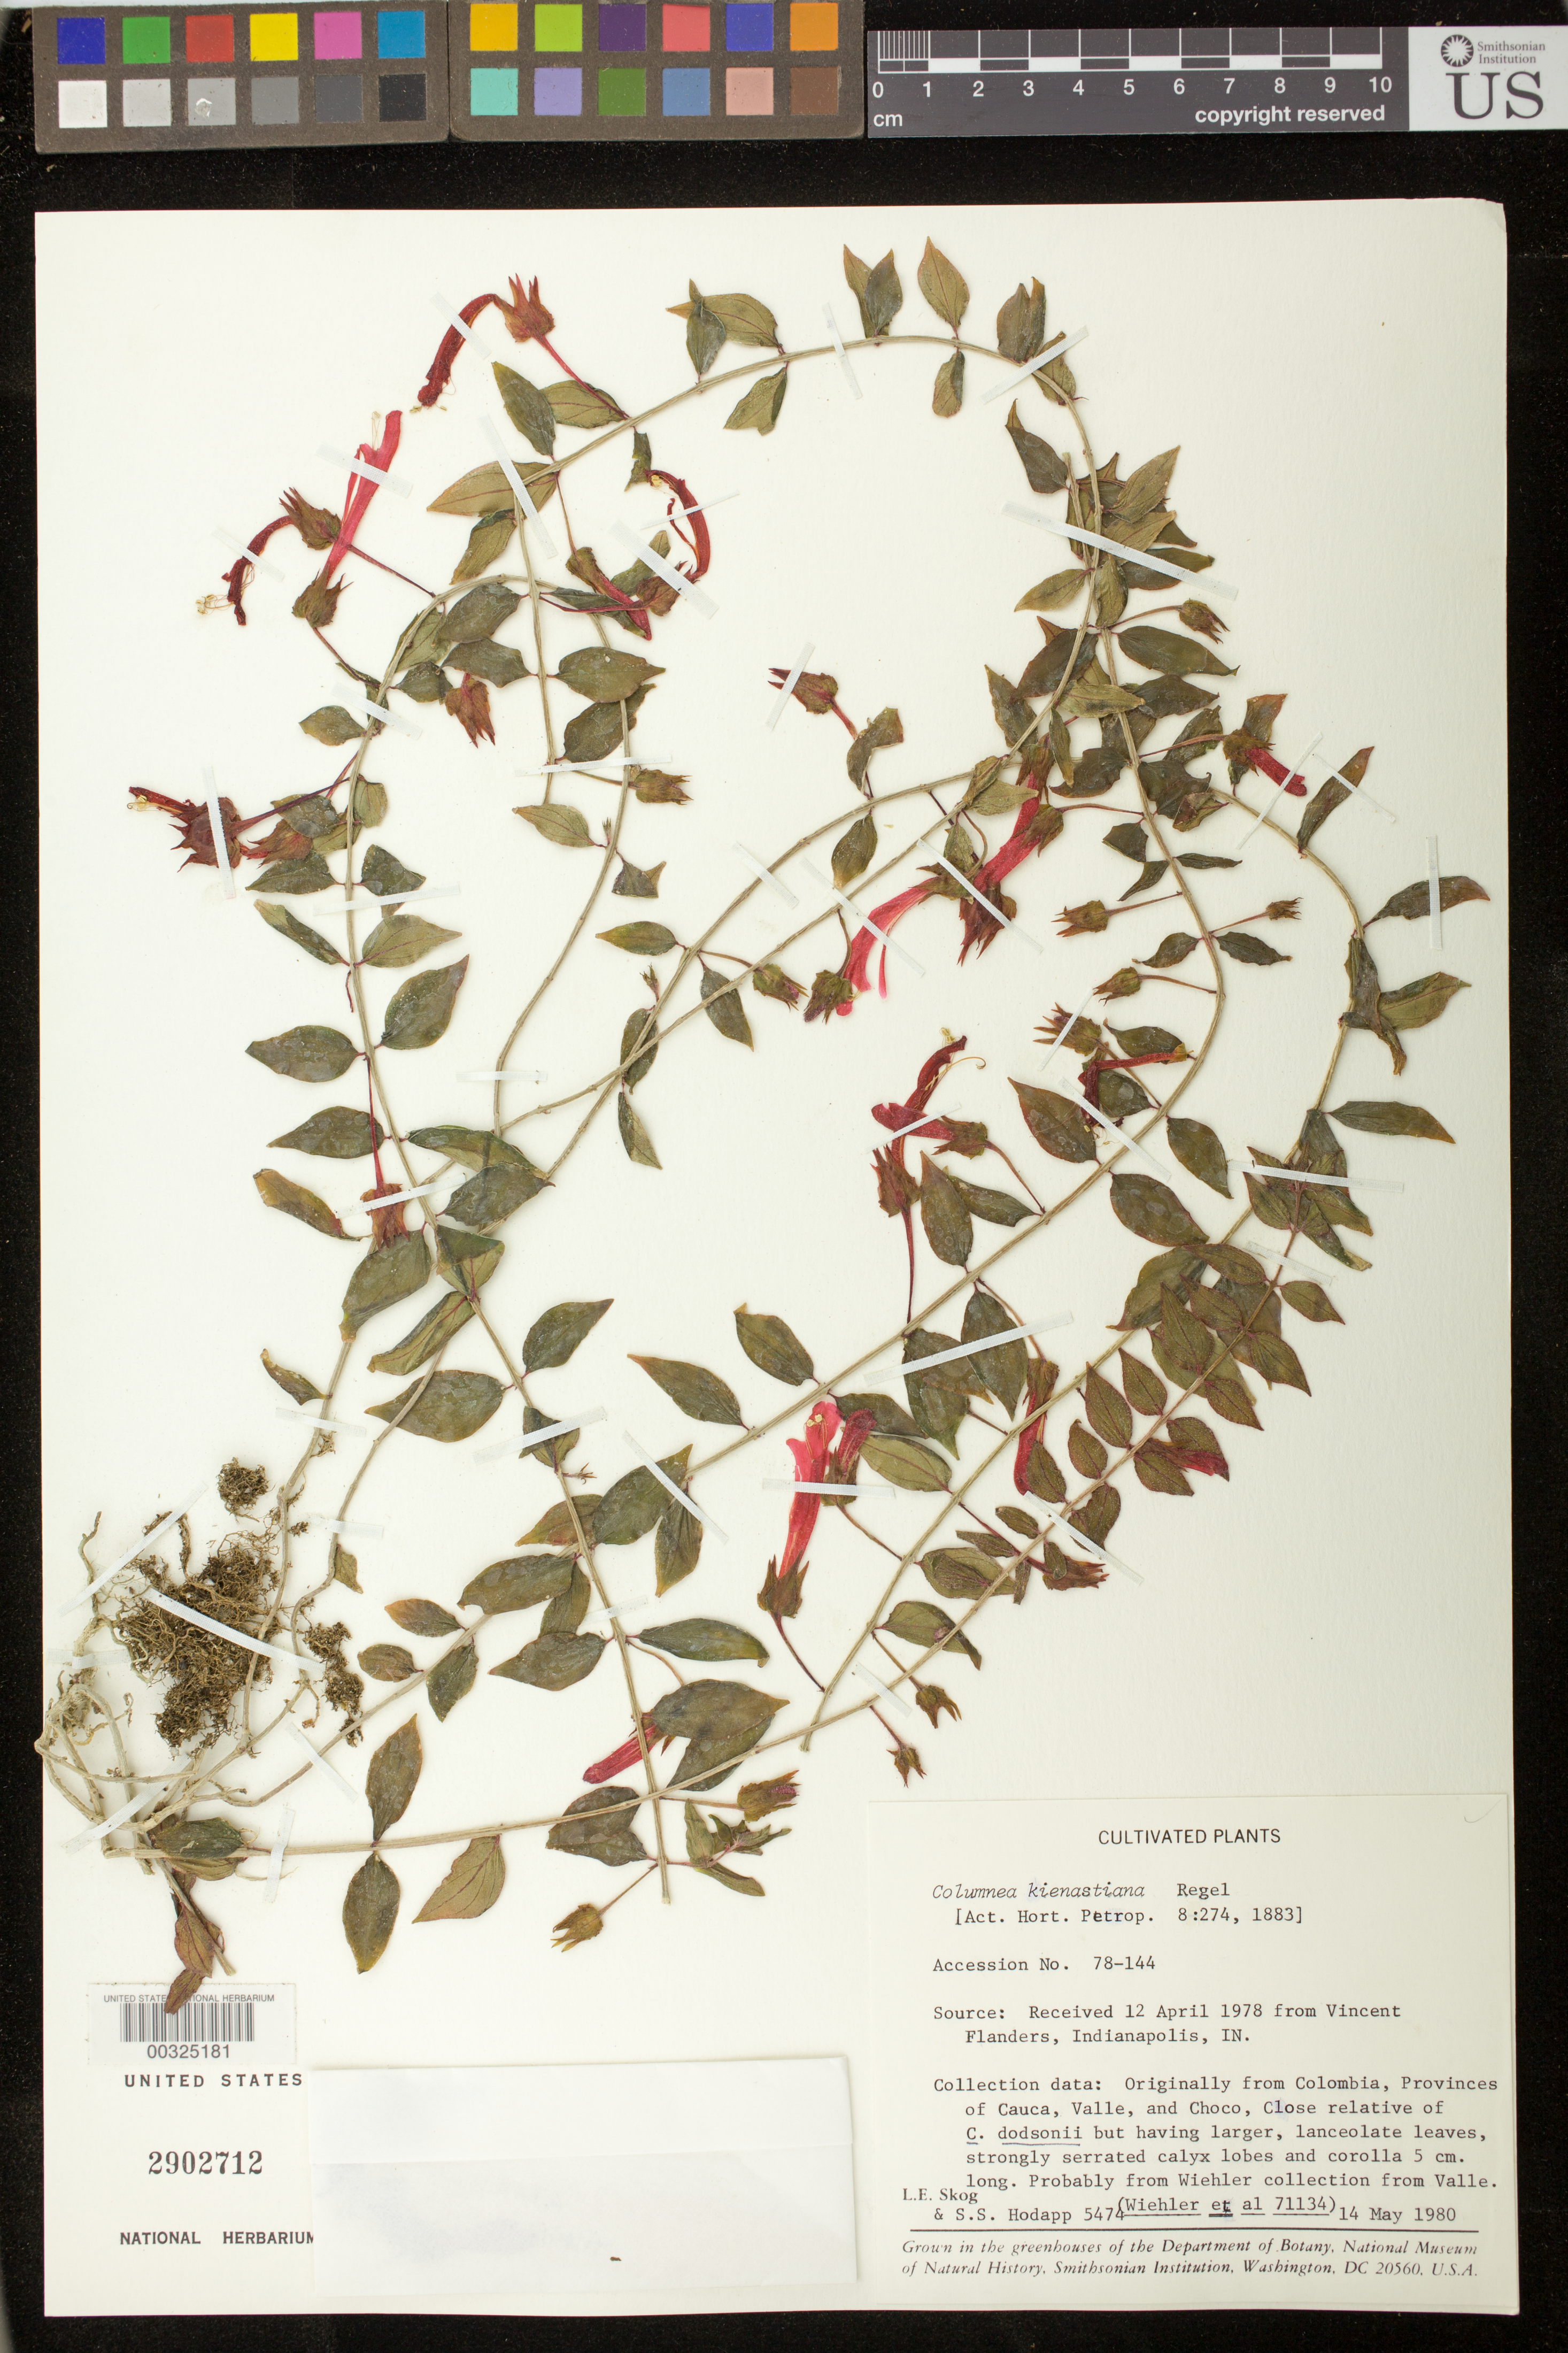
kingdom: Plantae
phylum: Tracheophyta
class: Magnoliopsida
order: Lamiales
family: Gesneriaceae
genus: Columnea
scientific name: Columnea kienastiana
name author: Regel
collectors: L. E. Skog & S. Hodapp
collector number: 5474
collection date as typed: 14 May 1980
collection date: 1980-05-14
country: United States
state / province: District of Columbia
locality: Grown in greenhouses of the Dept. of Botany, NMNH, Smithsonian Institution, Washington, DC [orig. Colombia?]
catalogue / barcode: US 2902712